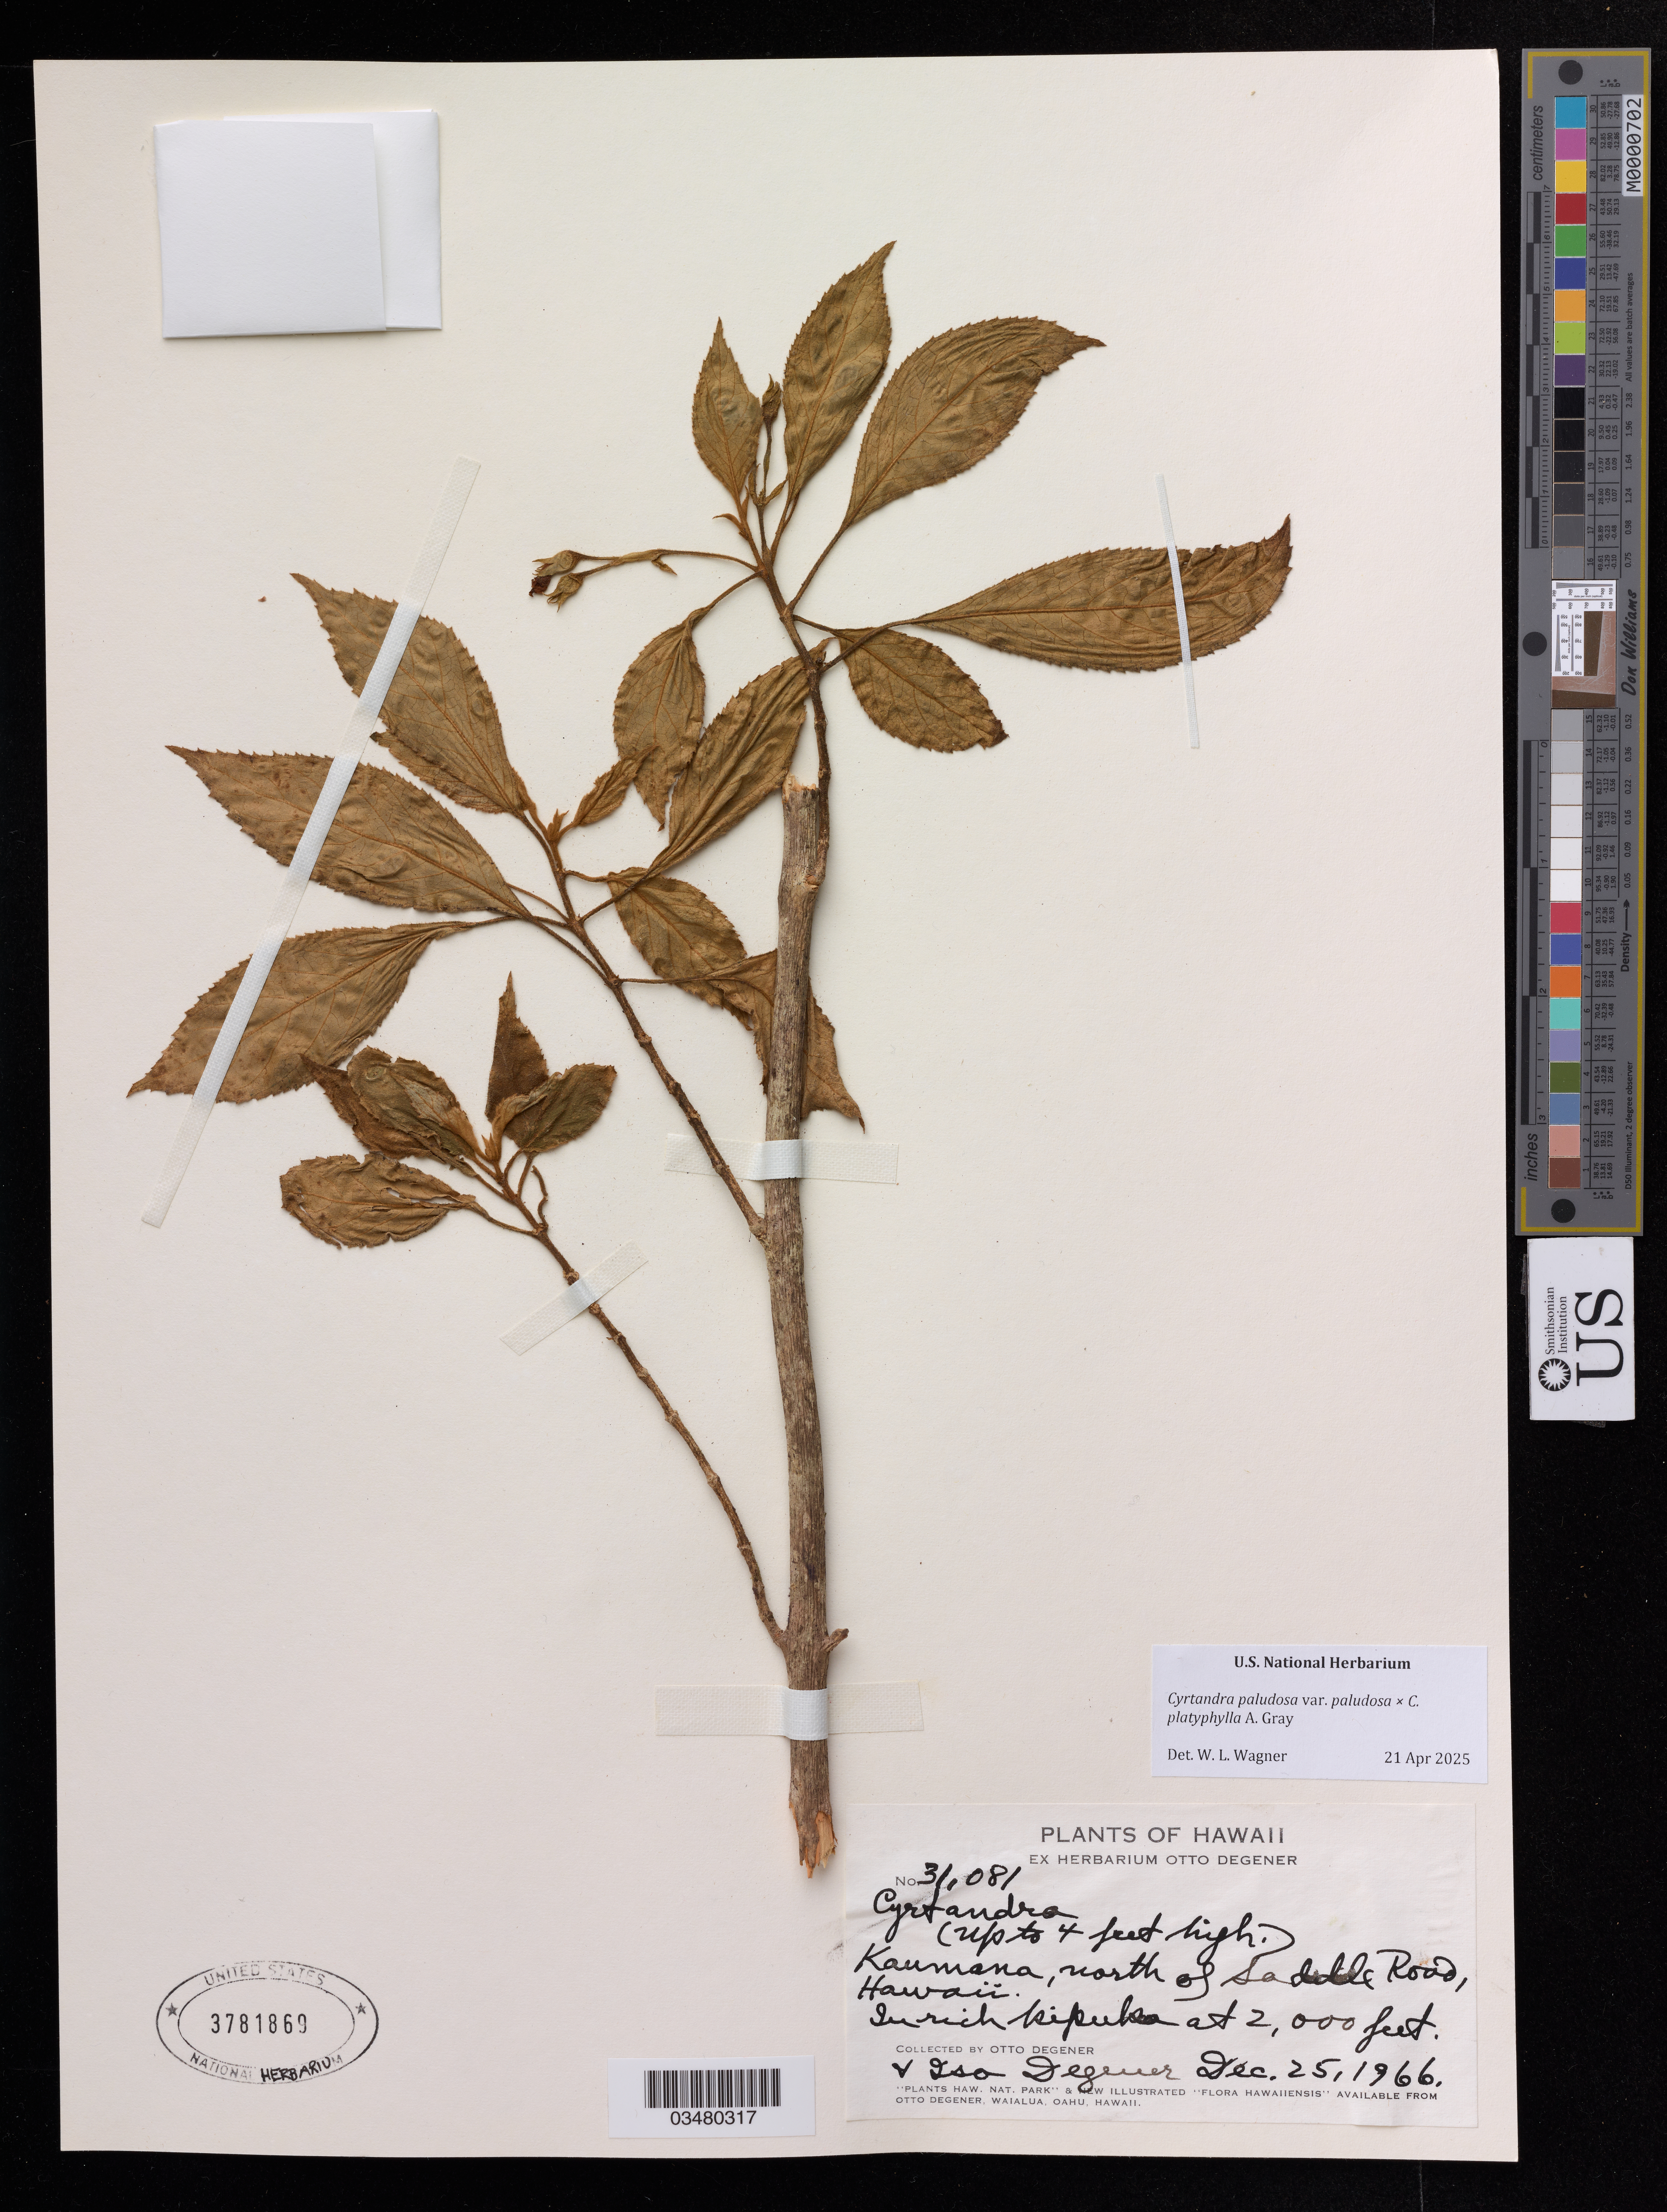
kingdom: Plantae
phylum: Tracheophyta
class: Magnoliopsida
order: Lamiales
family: Gesneriaceae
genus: Cyrtandra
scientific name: Cyrtandra paludosa var. paludosa x C. platyphylla A. Gray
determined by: Wagner, W. L., (BOT), Smithsonian Institution - National Museum of Natural History (UNITED STATES)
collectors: O. Degener & I. Degener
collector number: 31081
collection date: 1966-12-25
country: United States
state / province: Hawaii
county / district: Hawaii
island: Hawaii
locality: Kaumana, north of Saddle Road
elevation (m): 610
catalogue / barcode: US 3781869